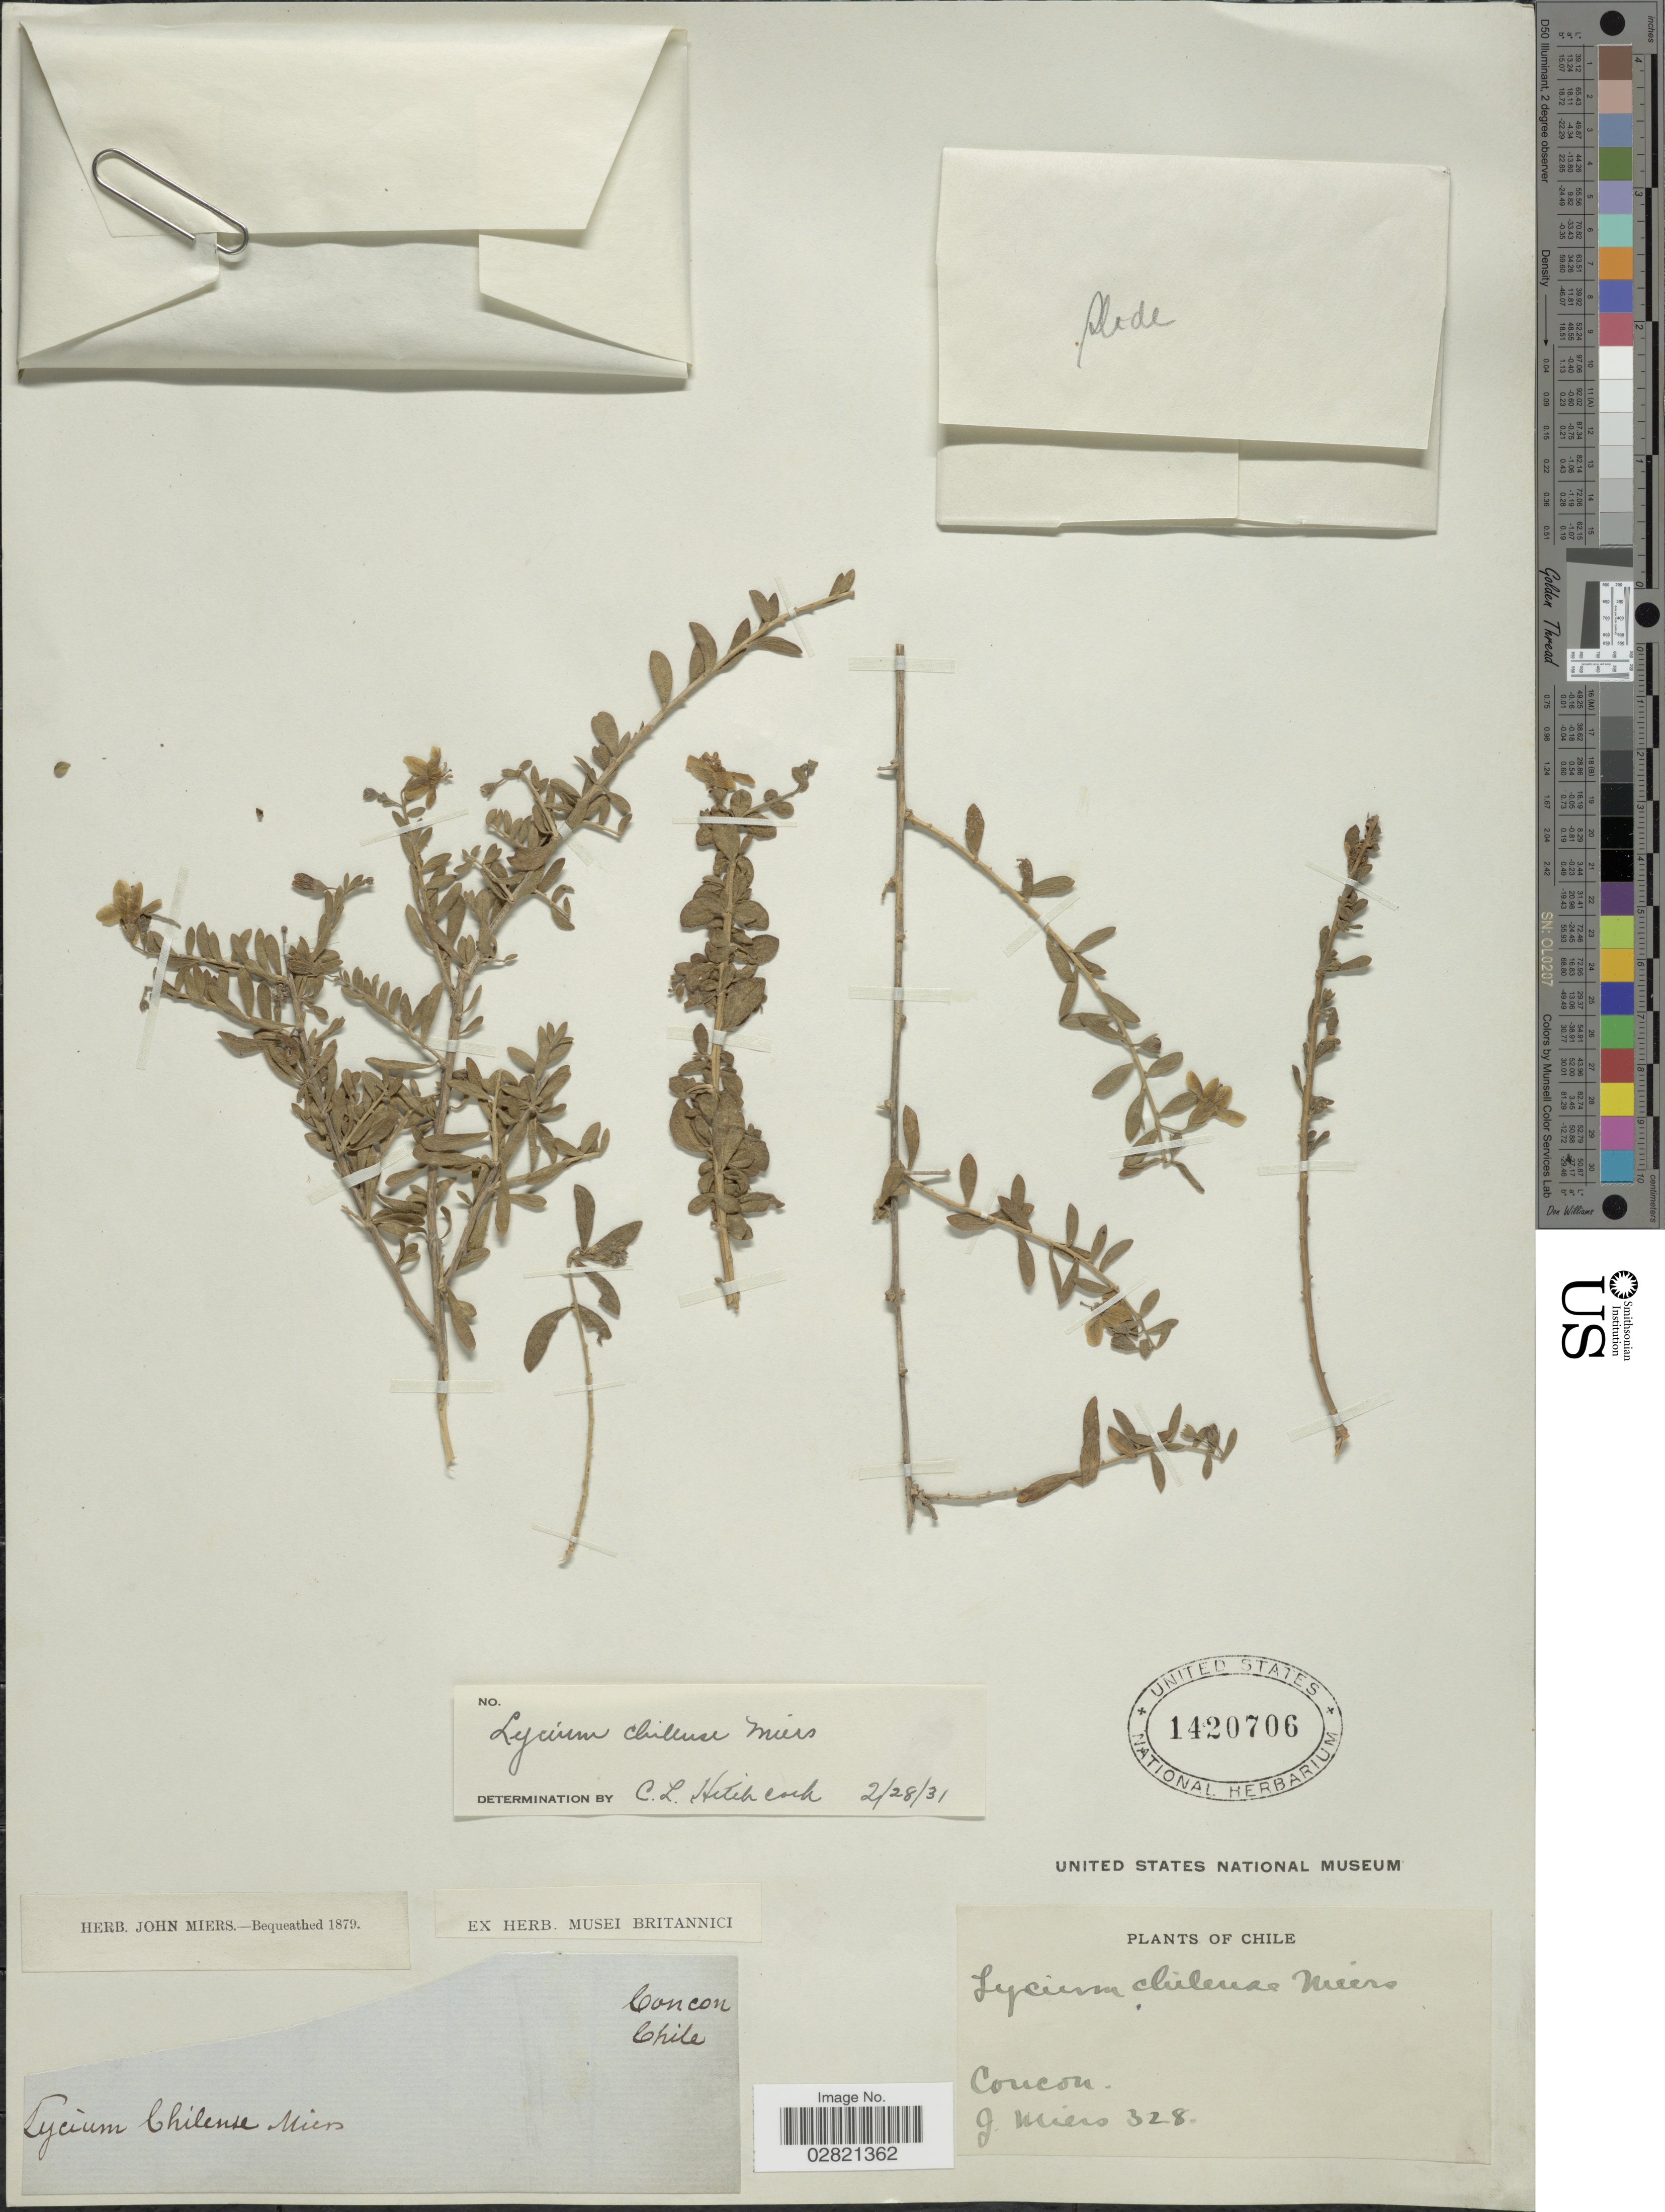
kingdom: Plantae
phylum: Tracheophyta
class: Magnoliopsida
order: Solanales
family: Solanaceae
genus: Lycium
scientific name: Lycium chilense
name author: Bertero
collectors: J. Miers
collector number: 328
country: Chile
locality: Concon.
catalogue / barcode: US 1420706